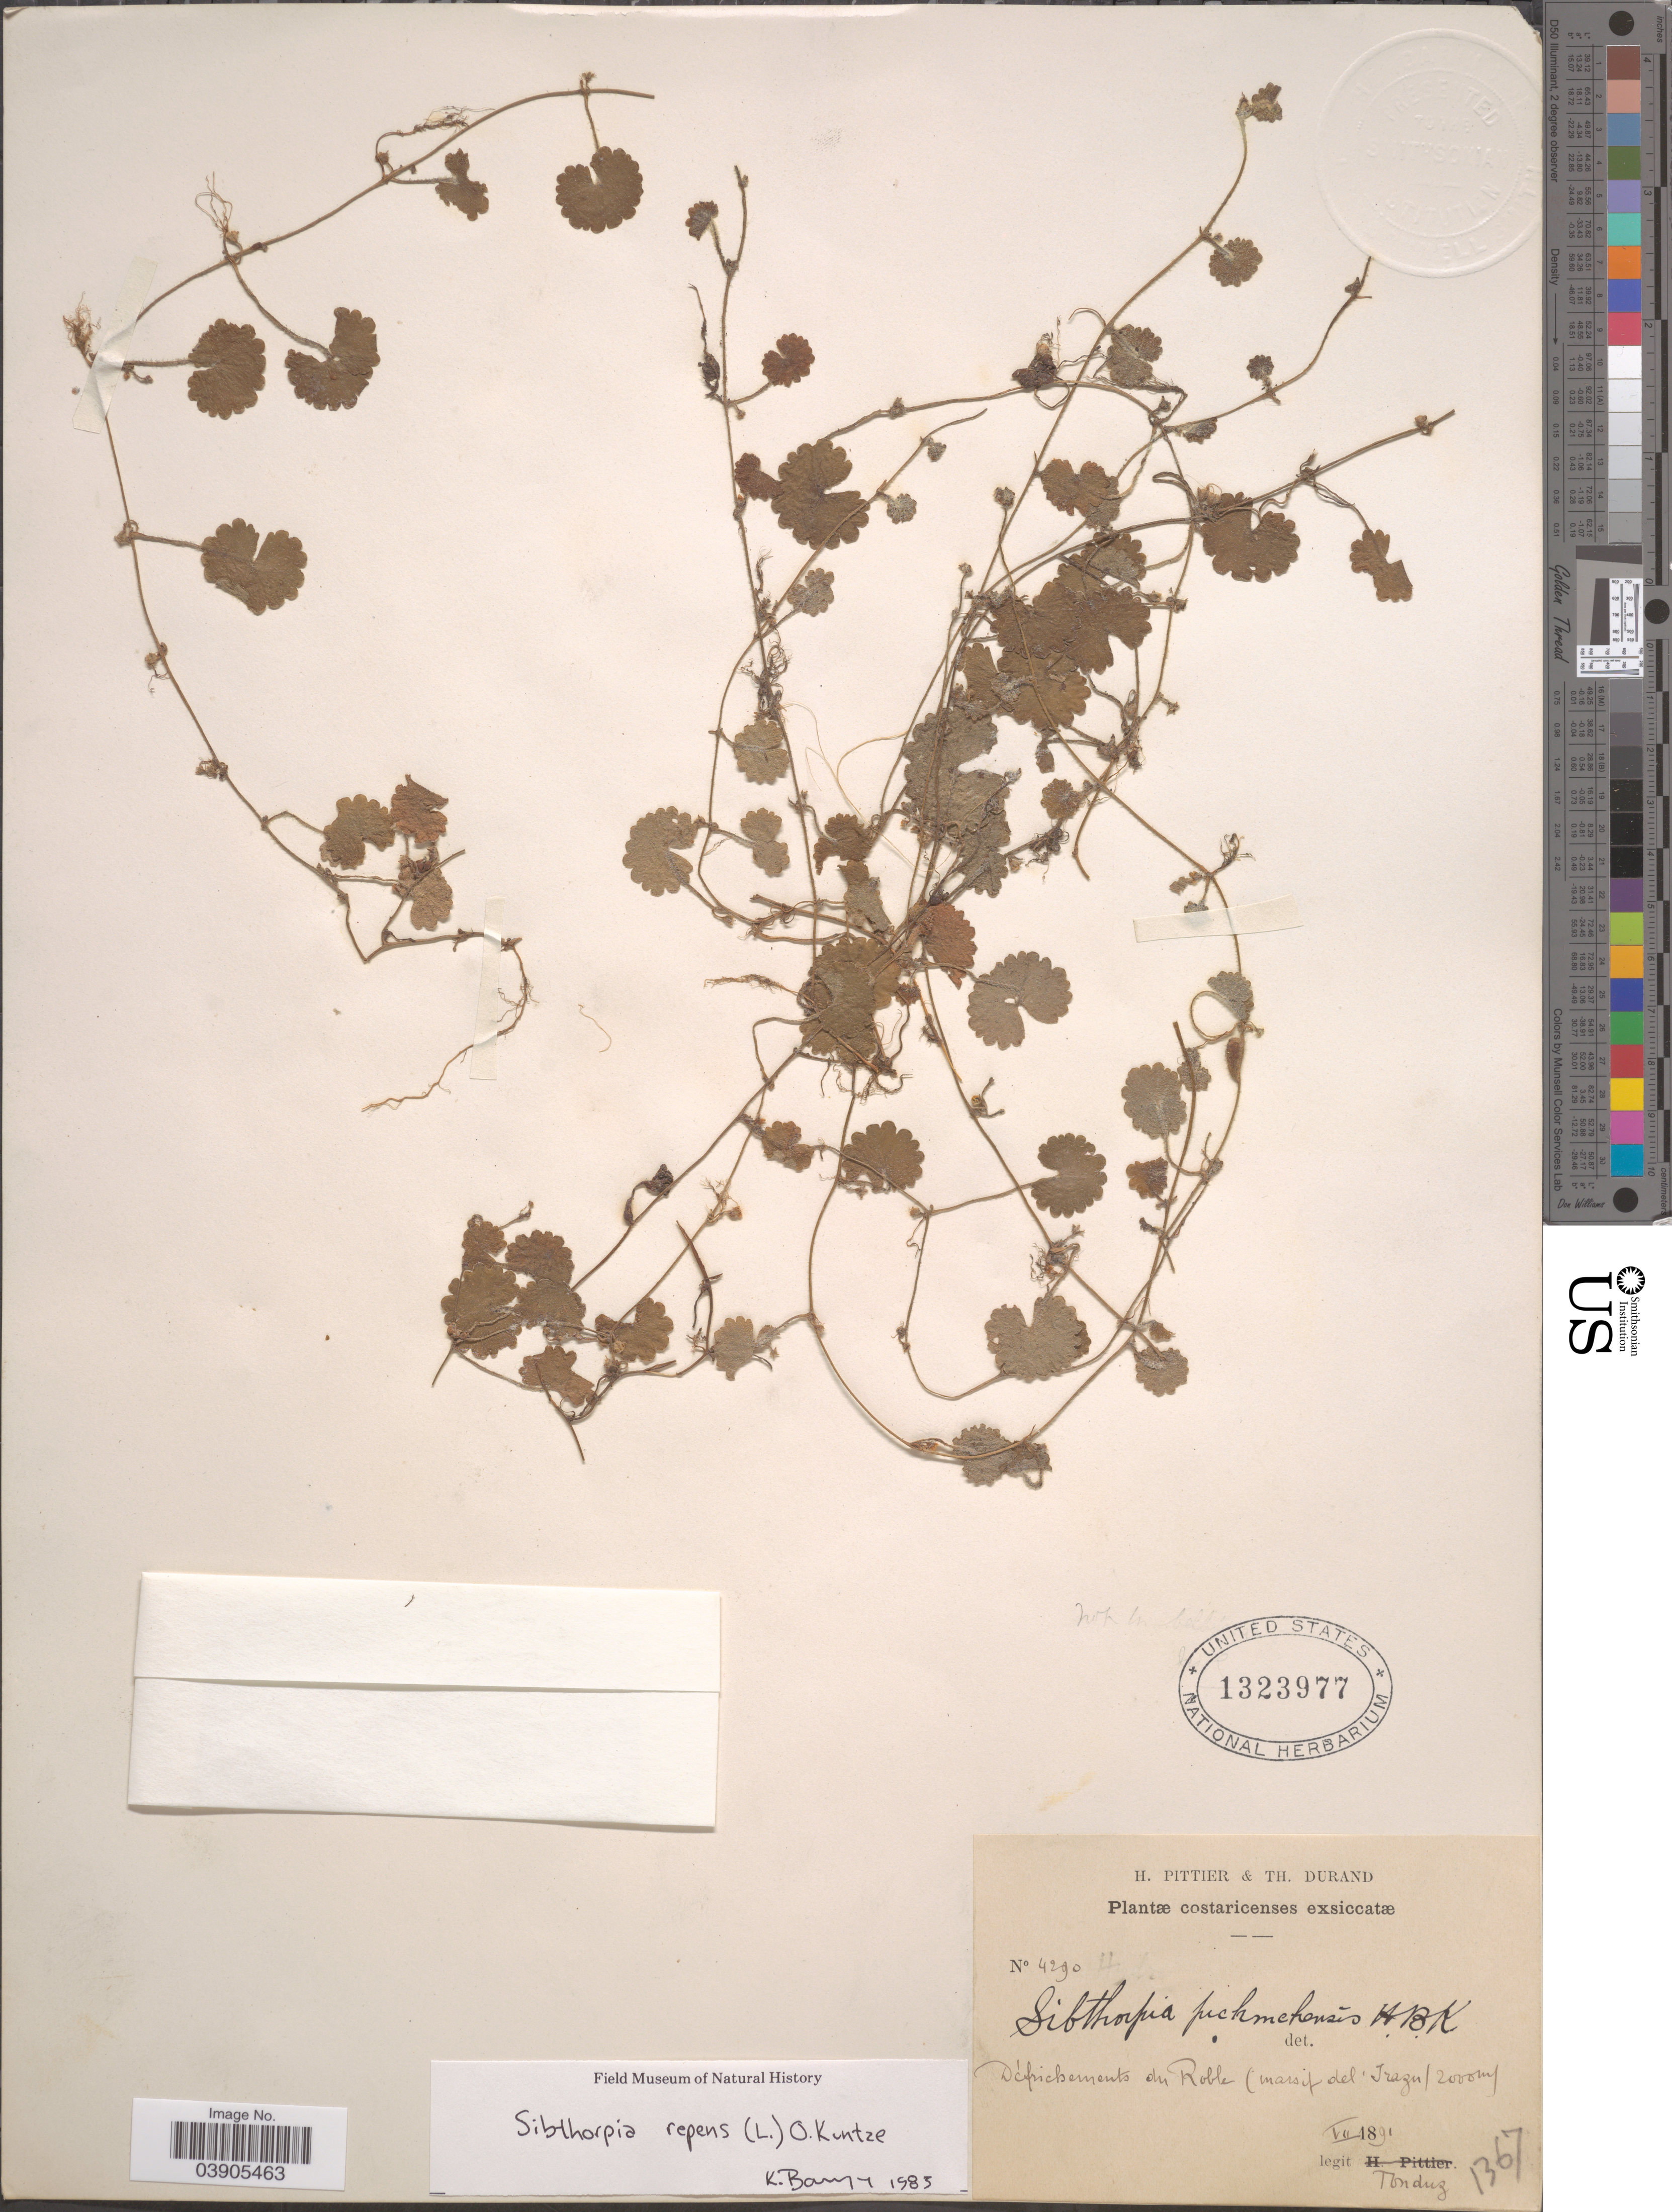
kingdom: Plantae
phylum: Tracheophyta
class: Magnoliopsida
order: Lamiales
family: Plantaginaceae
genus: Sibthorpia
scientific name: Sibthorpia repens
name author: (L.) Kuntze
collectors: Tonduz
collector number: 4290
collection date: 1891-07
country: Costa Rica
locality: Defrichements du Roble (massif del Irazu).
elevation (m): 2000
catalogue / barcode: US 1323977